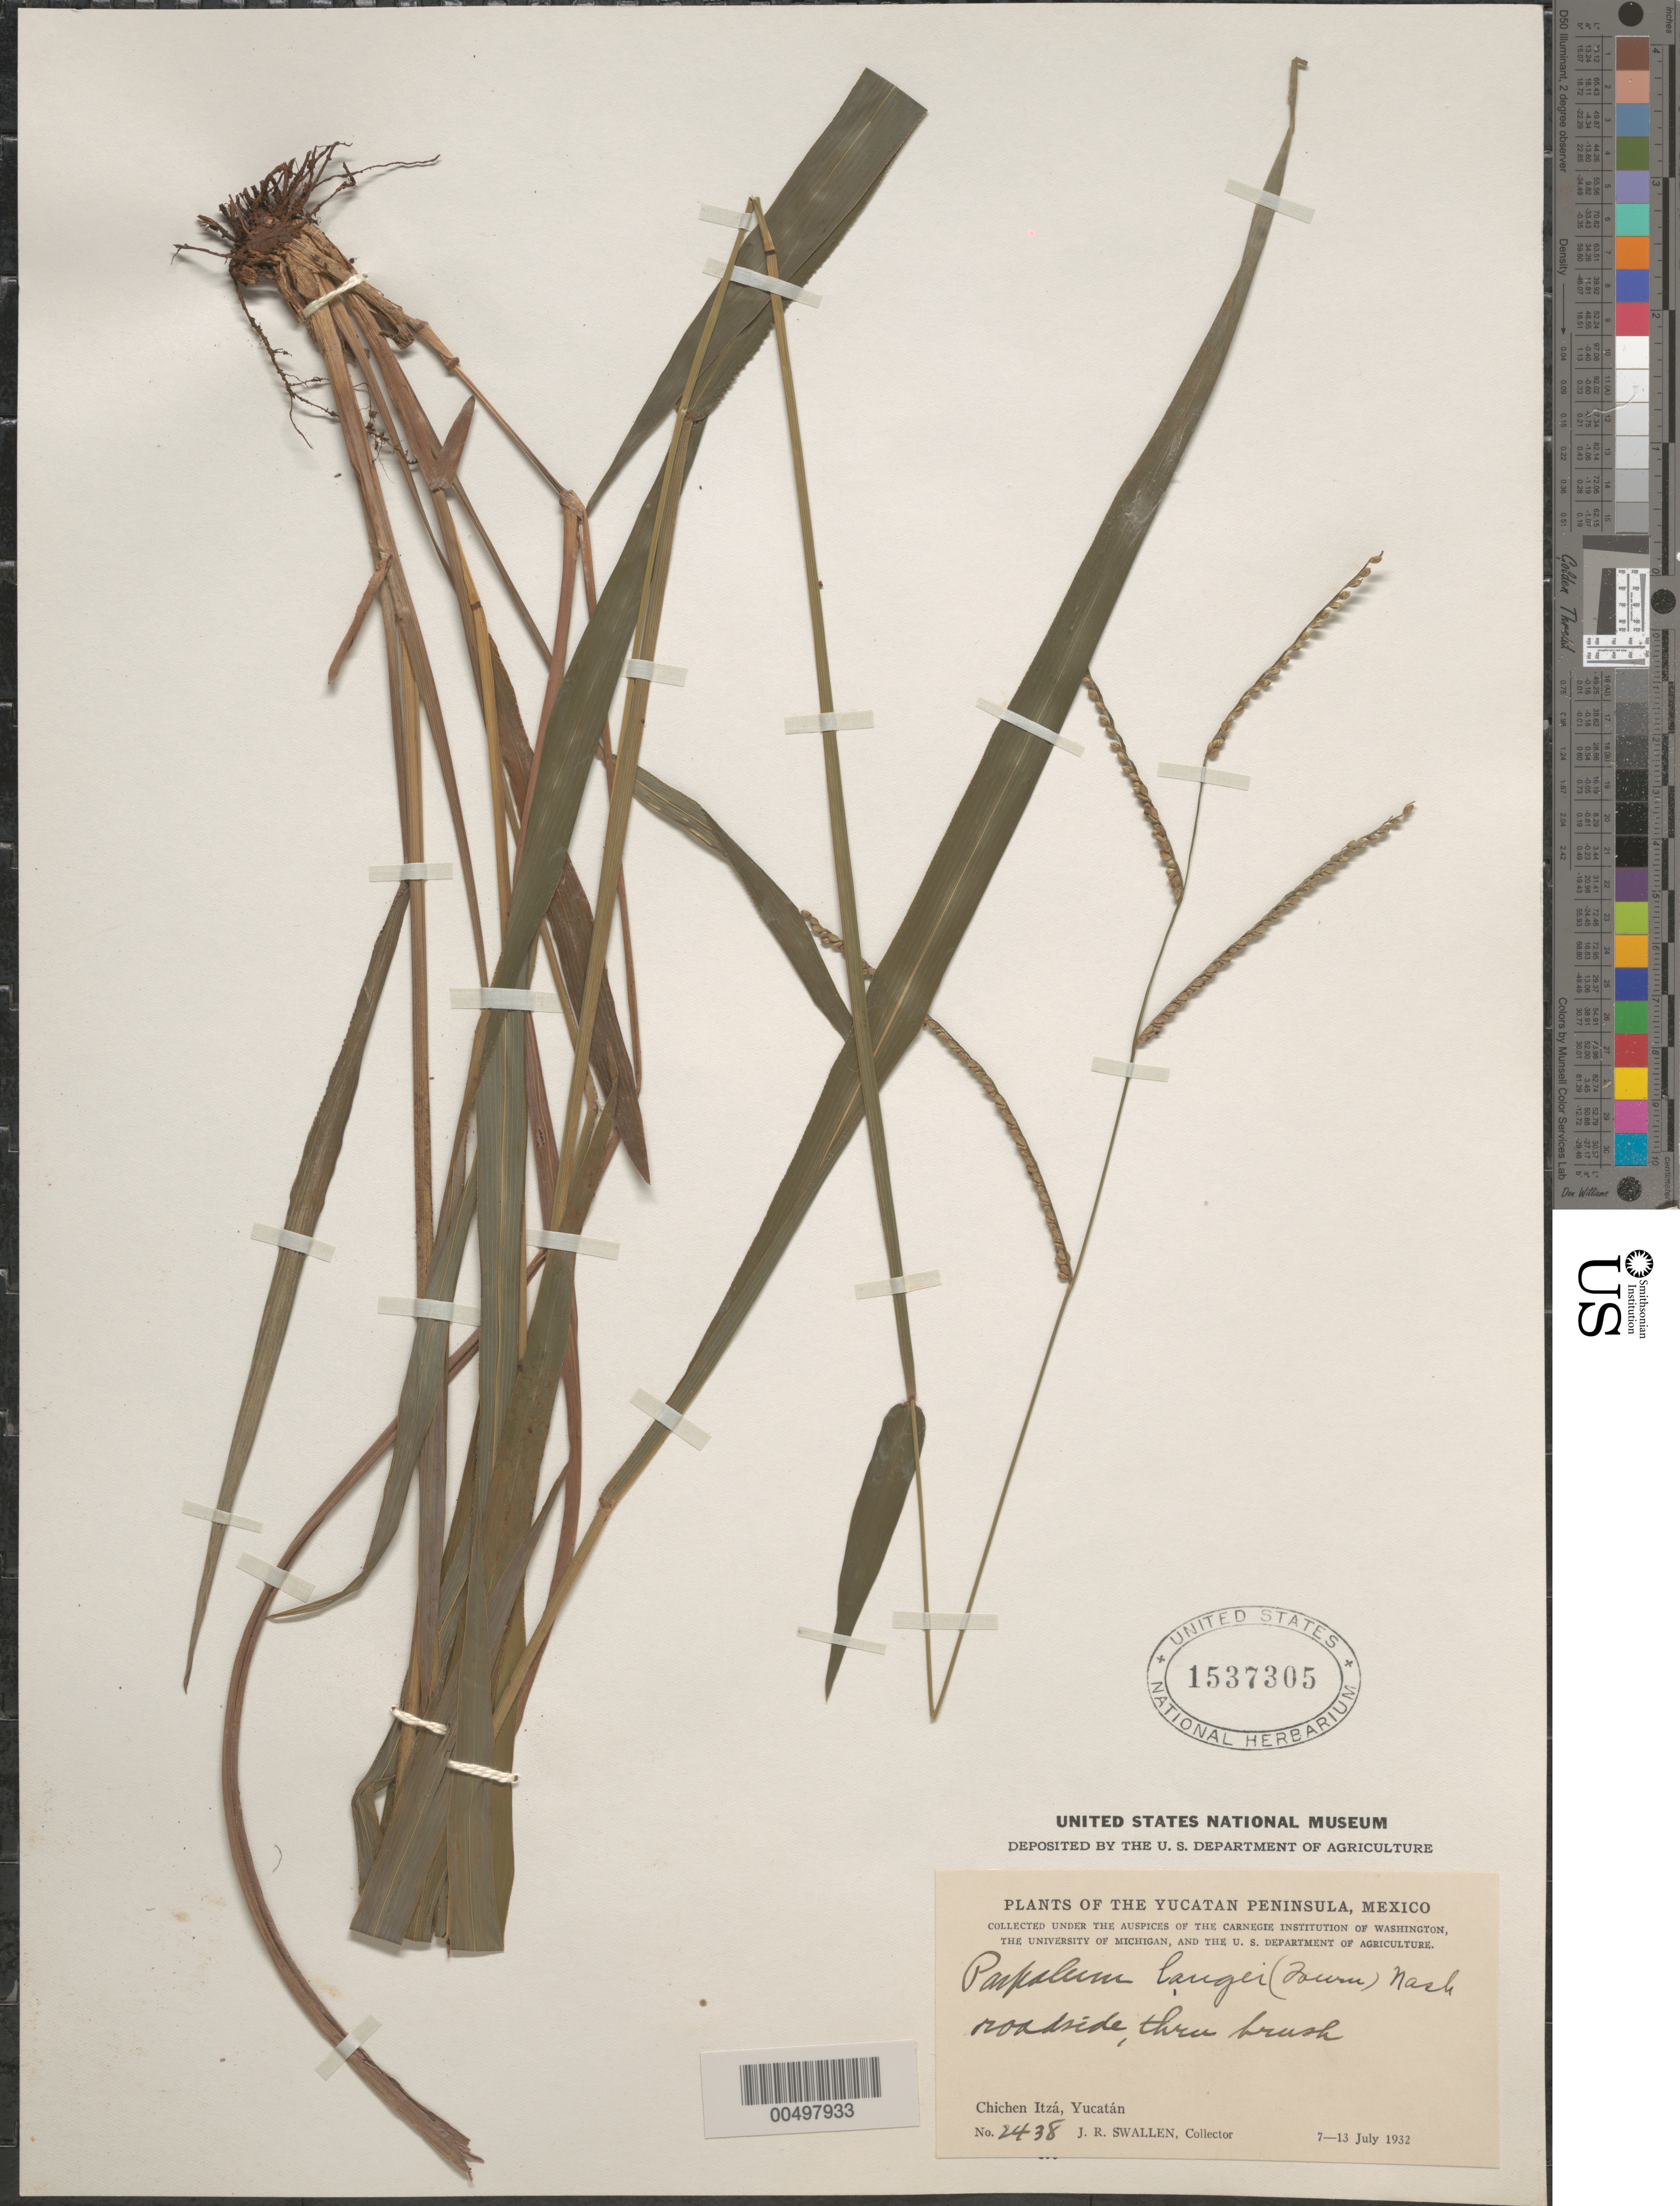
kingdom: Plantae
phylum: Tracheophyta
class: Liliopsida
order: Poales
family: Poaceae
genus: Paspalum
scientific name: Paspalum langei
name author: (E. Fourn.) Nash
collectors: J. R. Swallen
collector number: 2438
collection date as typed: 7 Jul 1932 to 13 Jul 1932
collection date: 1932-07-07/1932-07-13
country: Mexico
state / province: Yucatan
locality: Yucatan Peninsula, Chichen Itz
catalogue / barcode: US 1537305